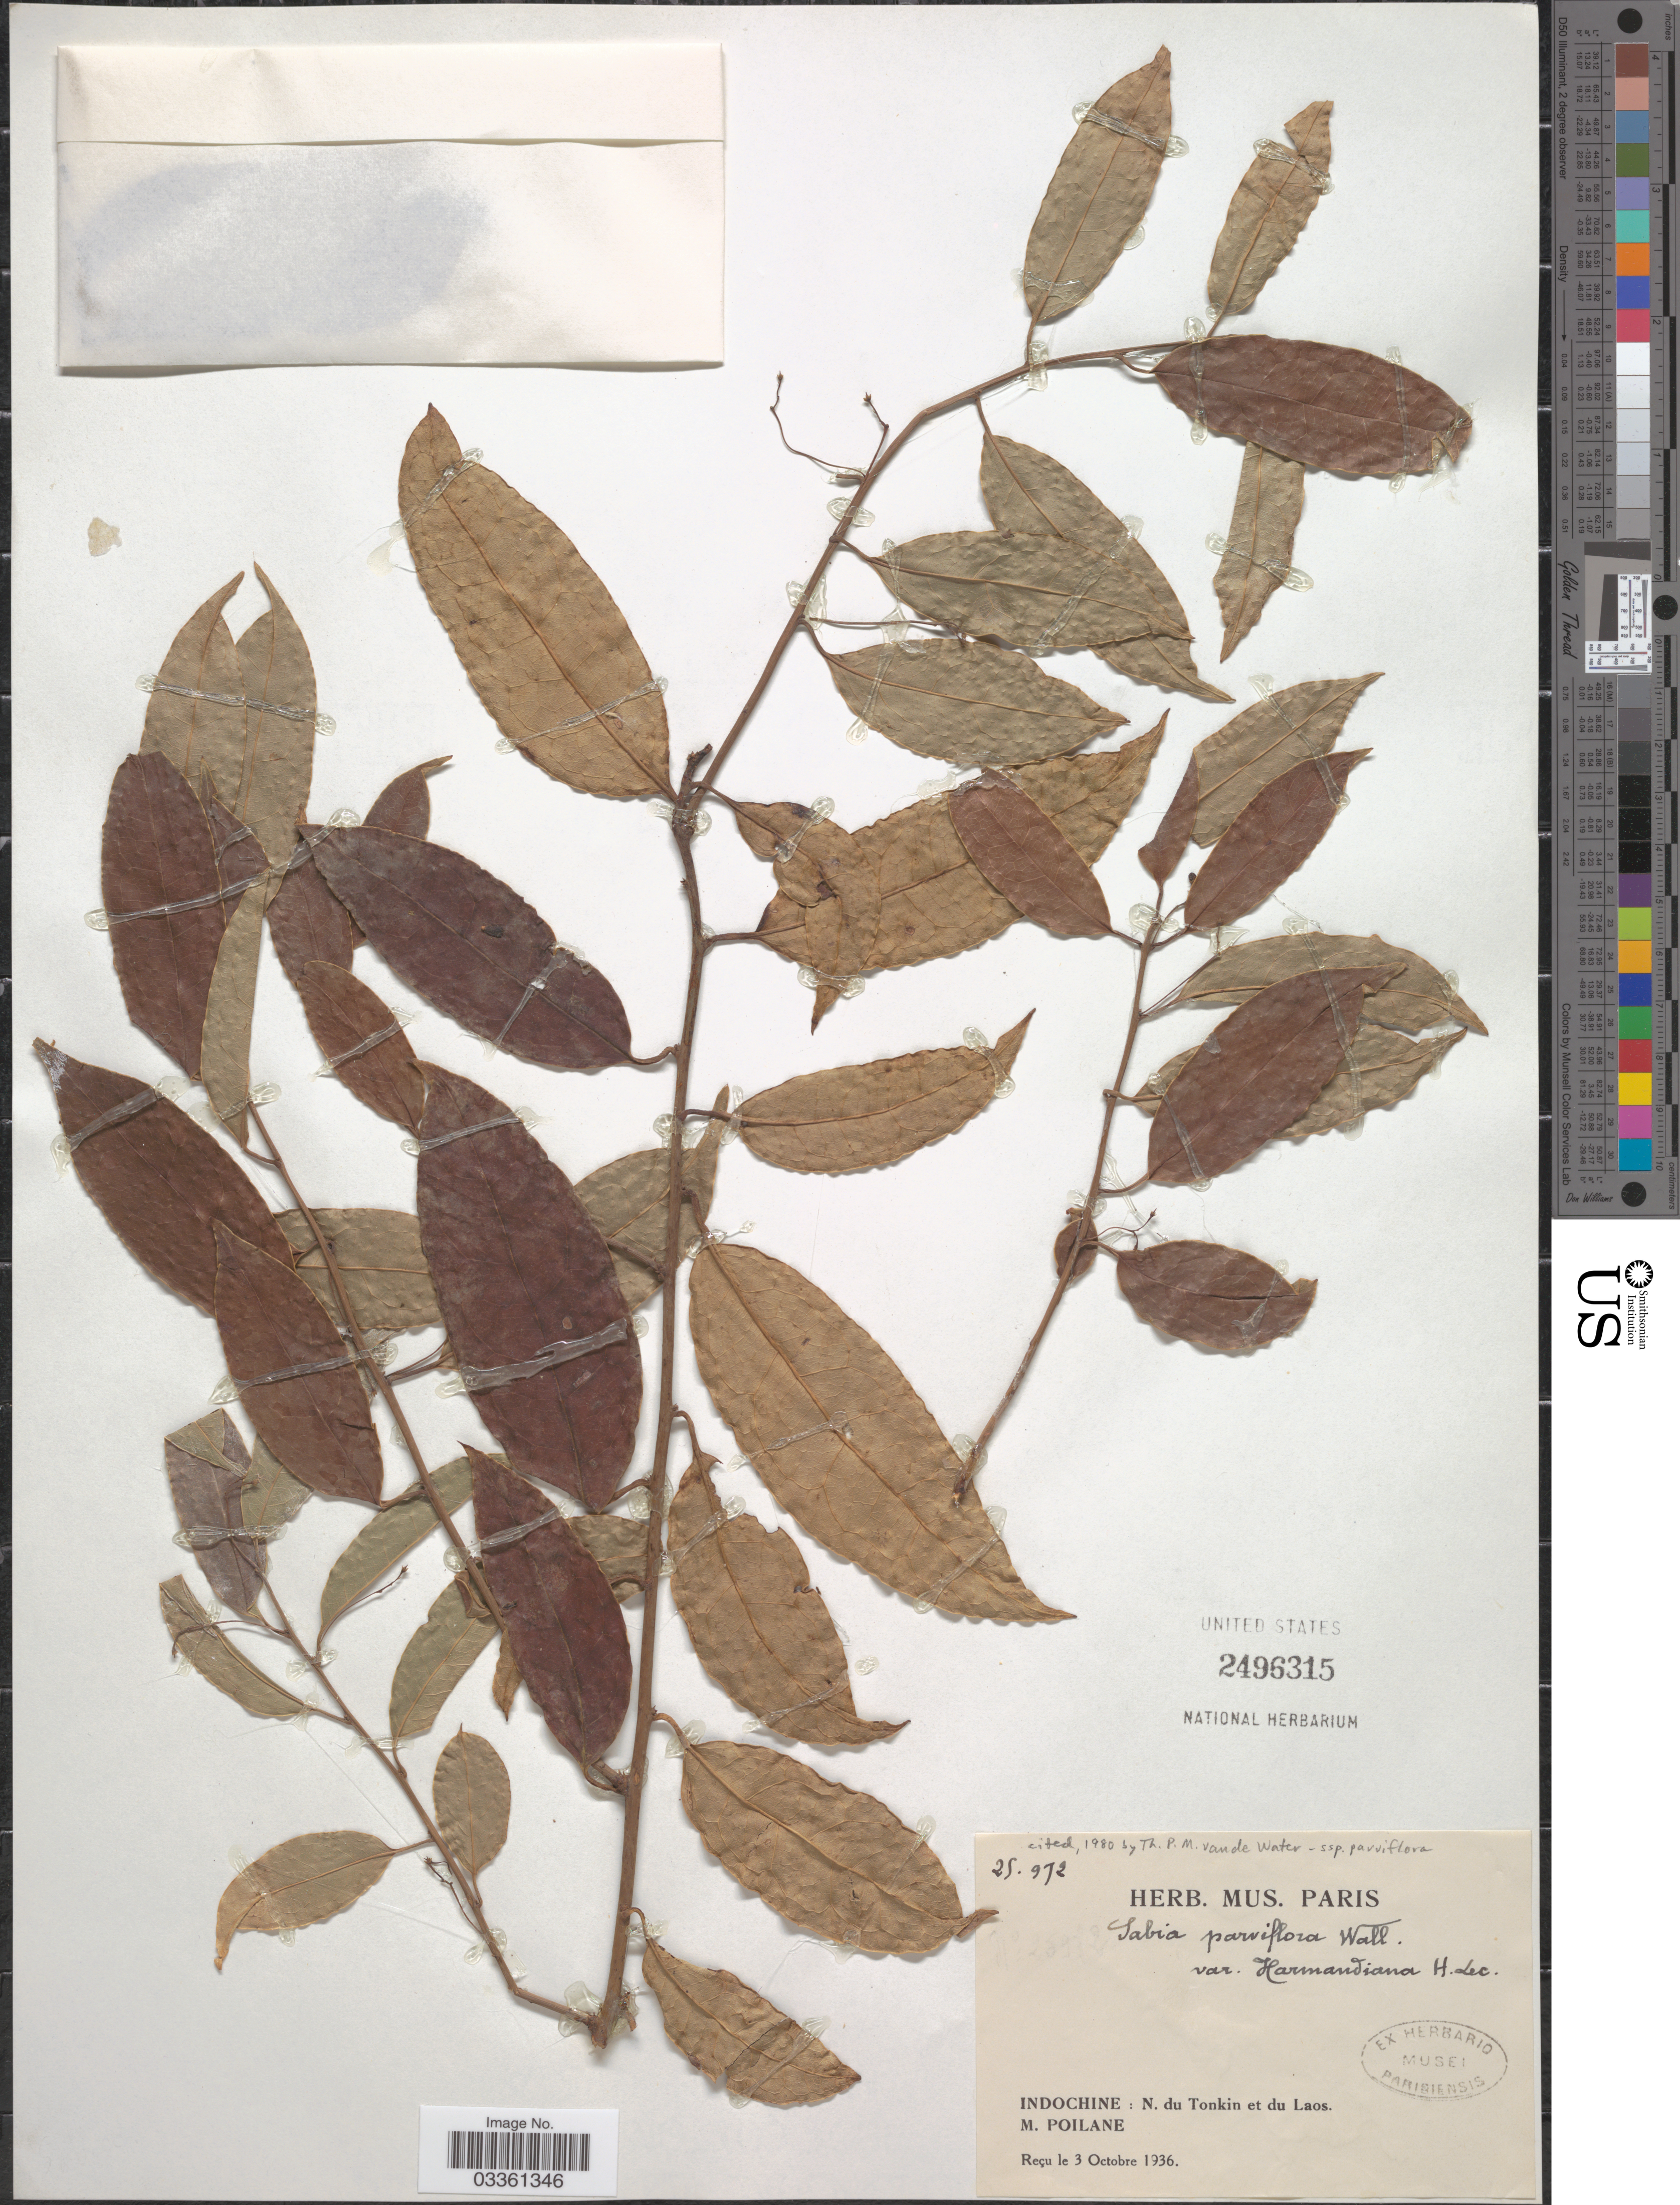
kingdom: Plantae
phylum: Tracheophyta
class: Magnoliopsida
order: Proteales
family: Sabiaceae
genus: Sabia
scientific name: Sabia parviflora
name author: Wall. ex Roxb.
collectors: M. Poilane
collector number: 25972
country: Laos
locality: Indochine: N. du Tonkin et du Laos.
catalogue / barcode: US 2496315